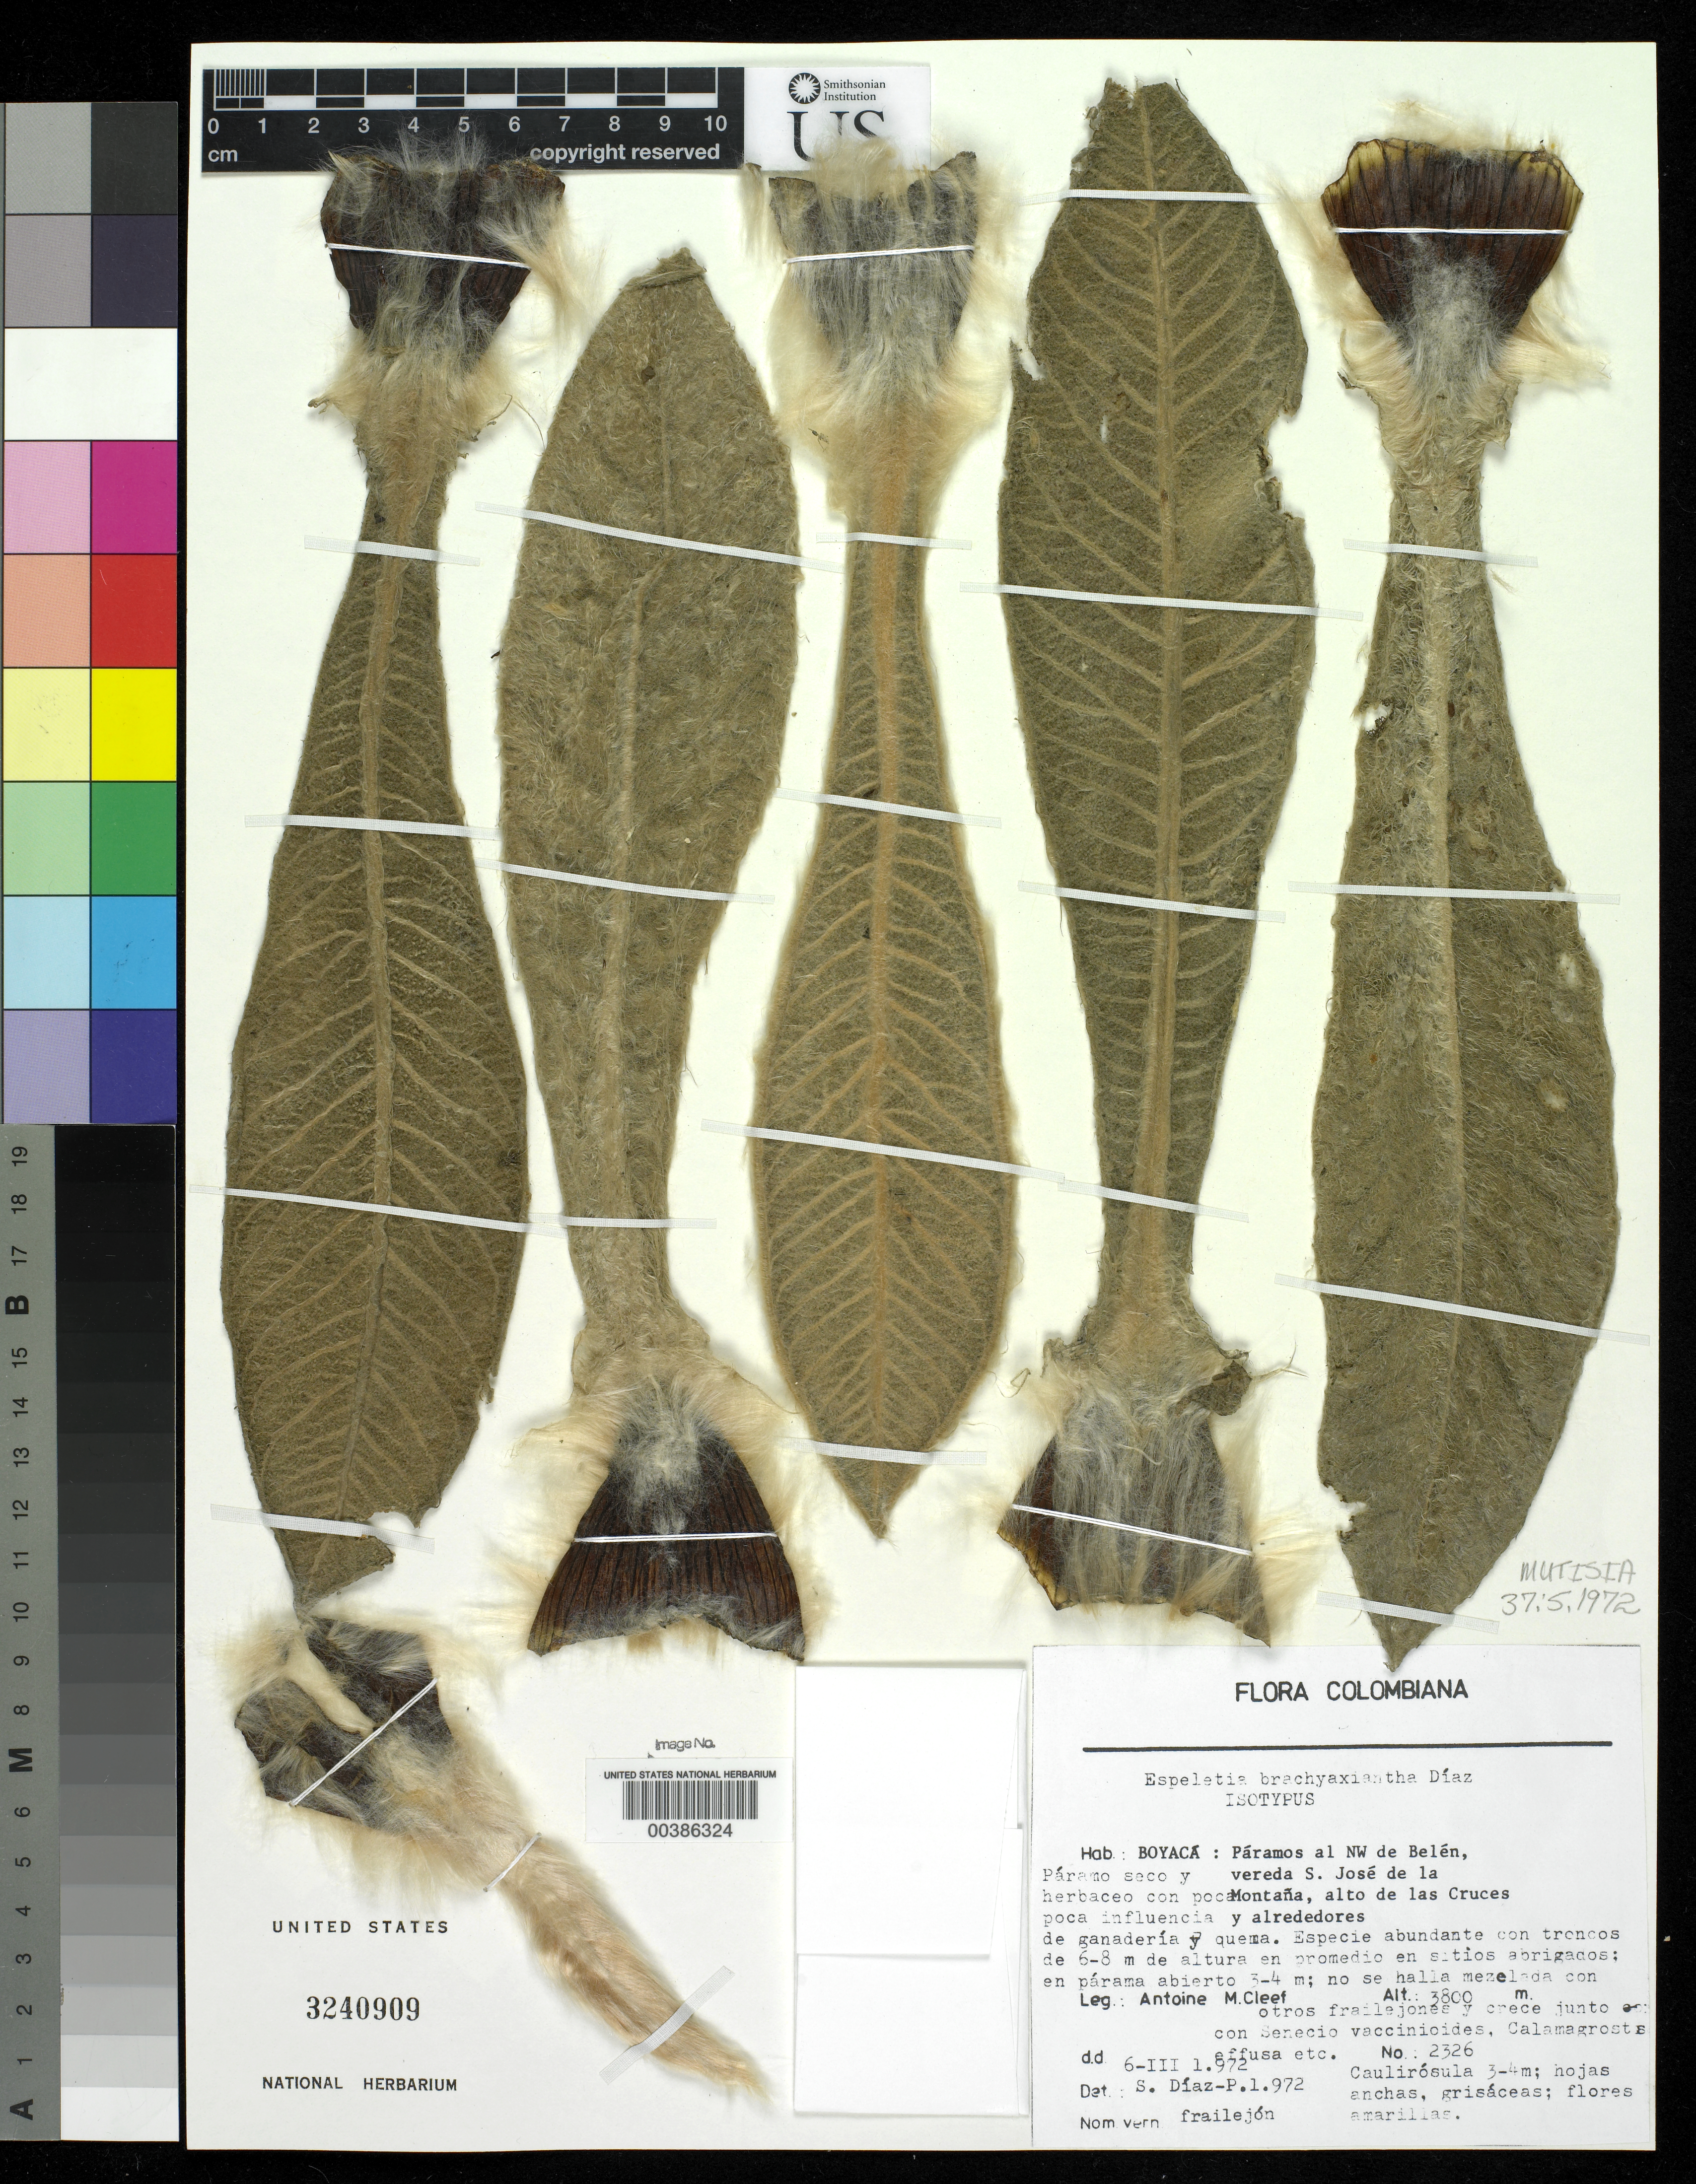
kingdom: Plantae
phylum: Tracheophyta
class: Magnoliopsida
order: Asterales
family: Asteraceae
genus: Espeletia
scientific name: Espeletia brachyaxiantha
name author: S. Díaz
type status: Isotype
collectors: A. M. Cleef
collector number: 2326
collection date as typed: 06 Mar 1972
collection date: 1972-03-06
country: Colombia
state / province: Boyacá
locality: Páramos al NW de Belem, Vereda S. Jose de La Montana, Alto de Los Cruces y Alrededores. [Uplands to the NW of Belem, San José de La Montaña path, Alto de Los Cruces and the environs.]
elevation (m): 3800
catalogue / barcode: US 3240909